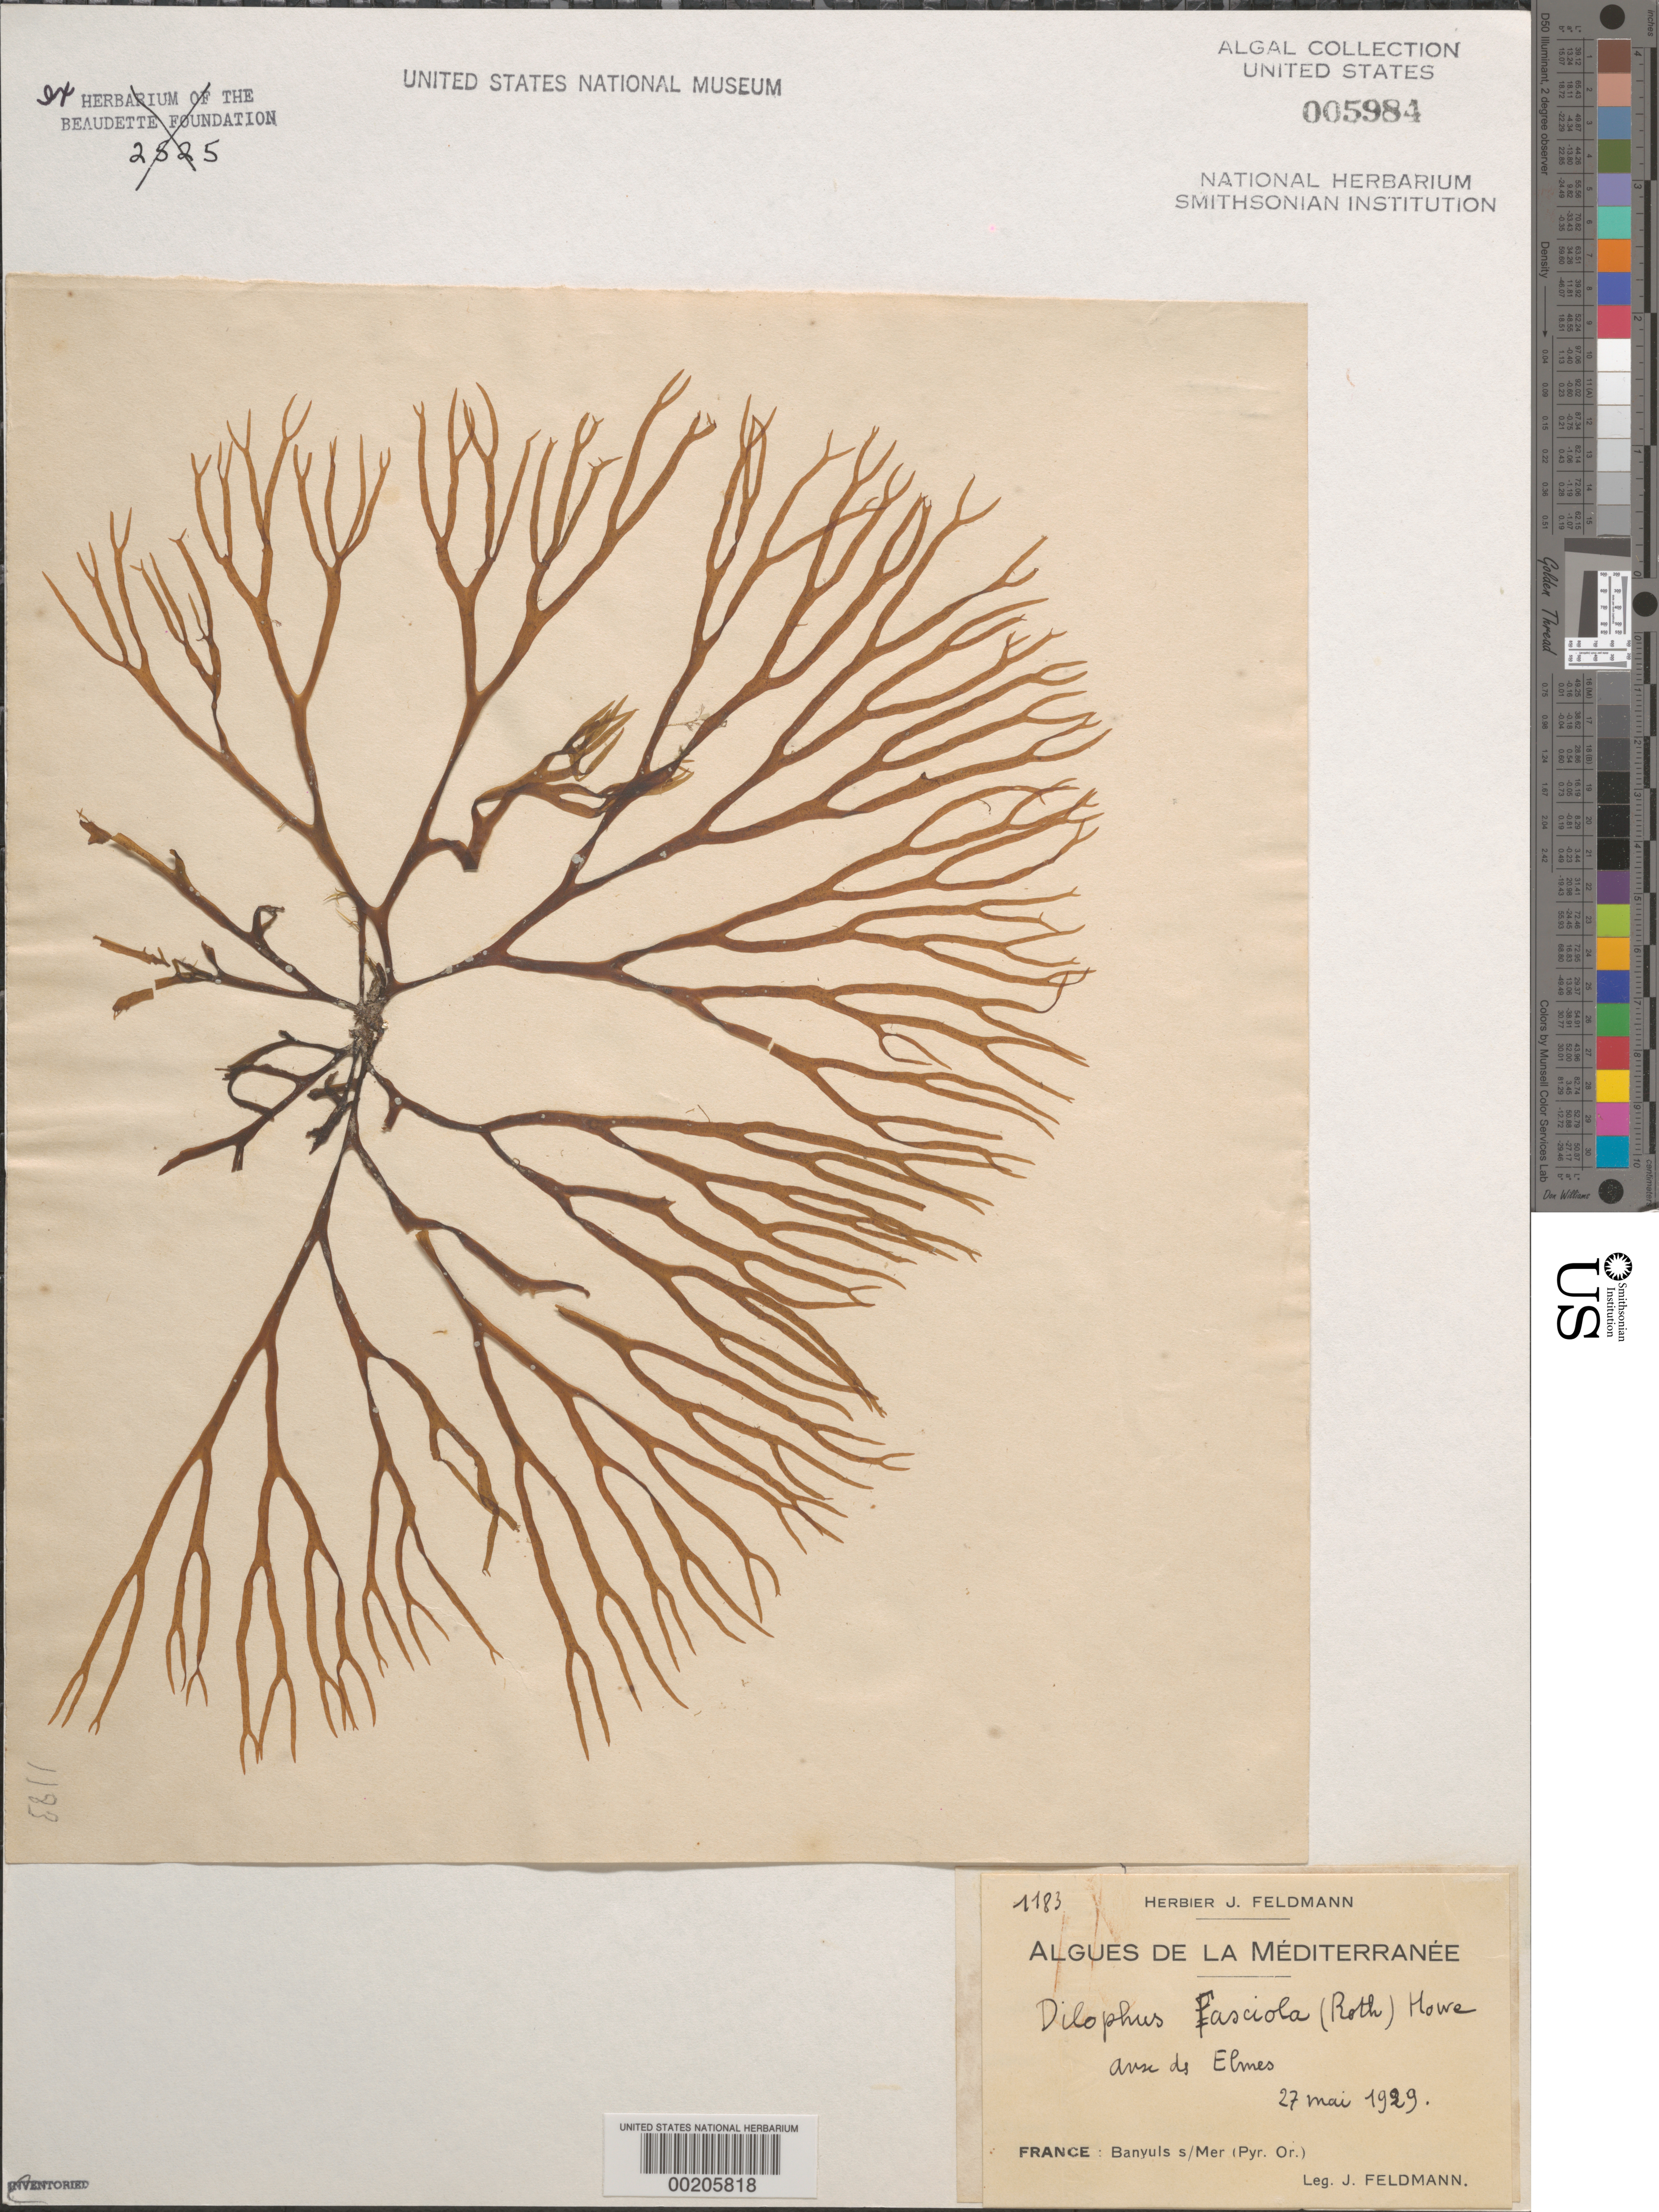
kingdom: Chromista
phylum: Ochrophyta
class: Phaeophyceae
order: Dictyotales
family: Dictyotaceae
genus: Dictyota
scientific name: Dictyota fasciola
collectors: J. Feldmann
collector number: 1183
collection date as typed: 27 May 1929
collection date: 1929-05-27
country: France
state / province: Occitanie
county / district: Pyrénées-Orientales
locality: Anse des Elmes, Banyuls-sur-Mer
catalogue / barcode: US 5984